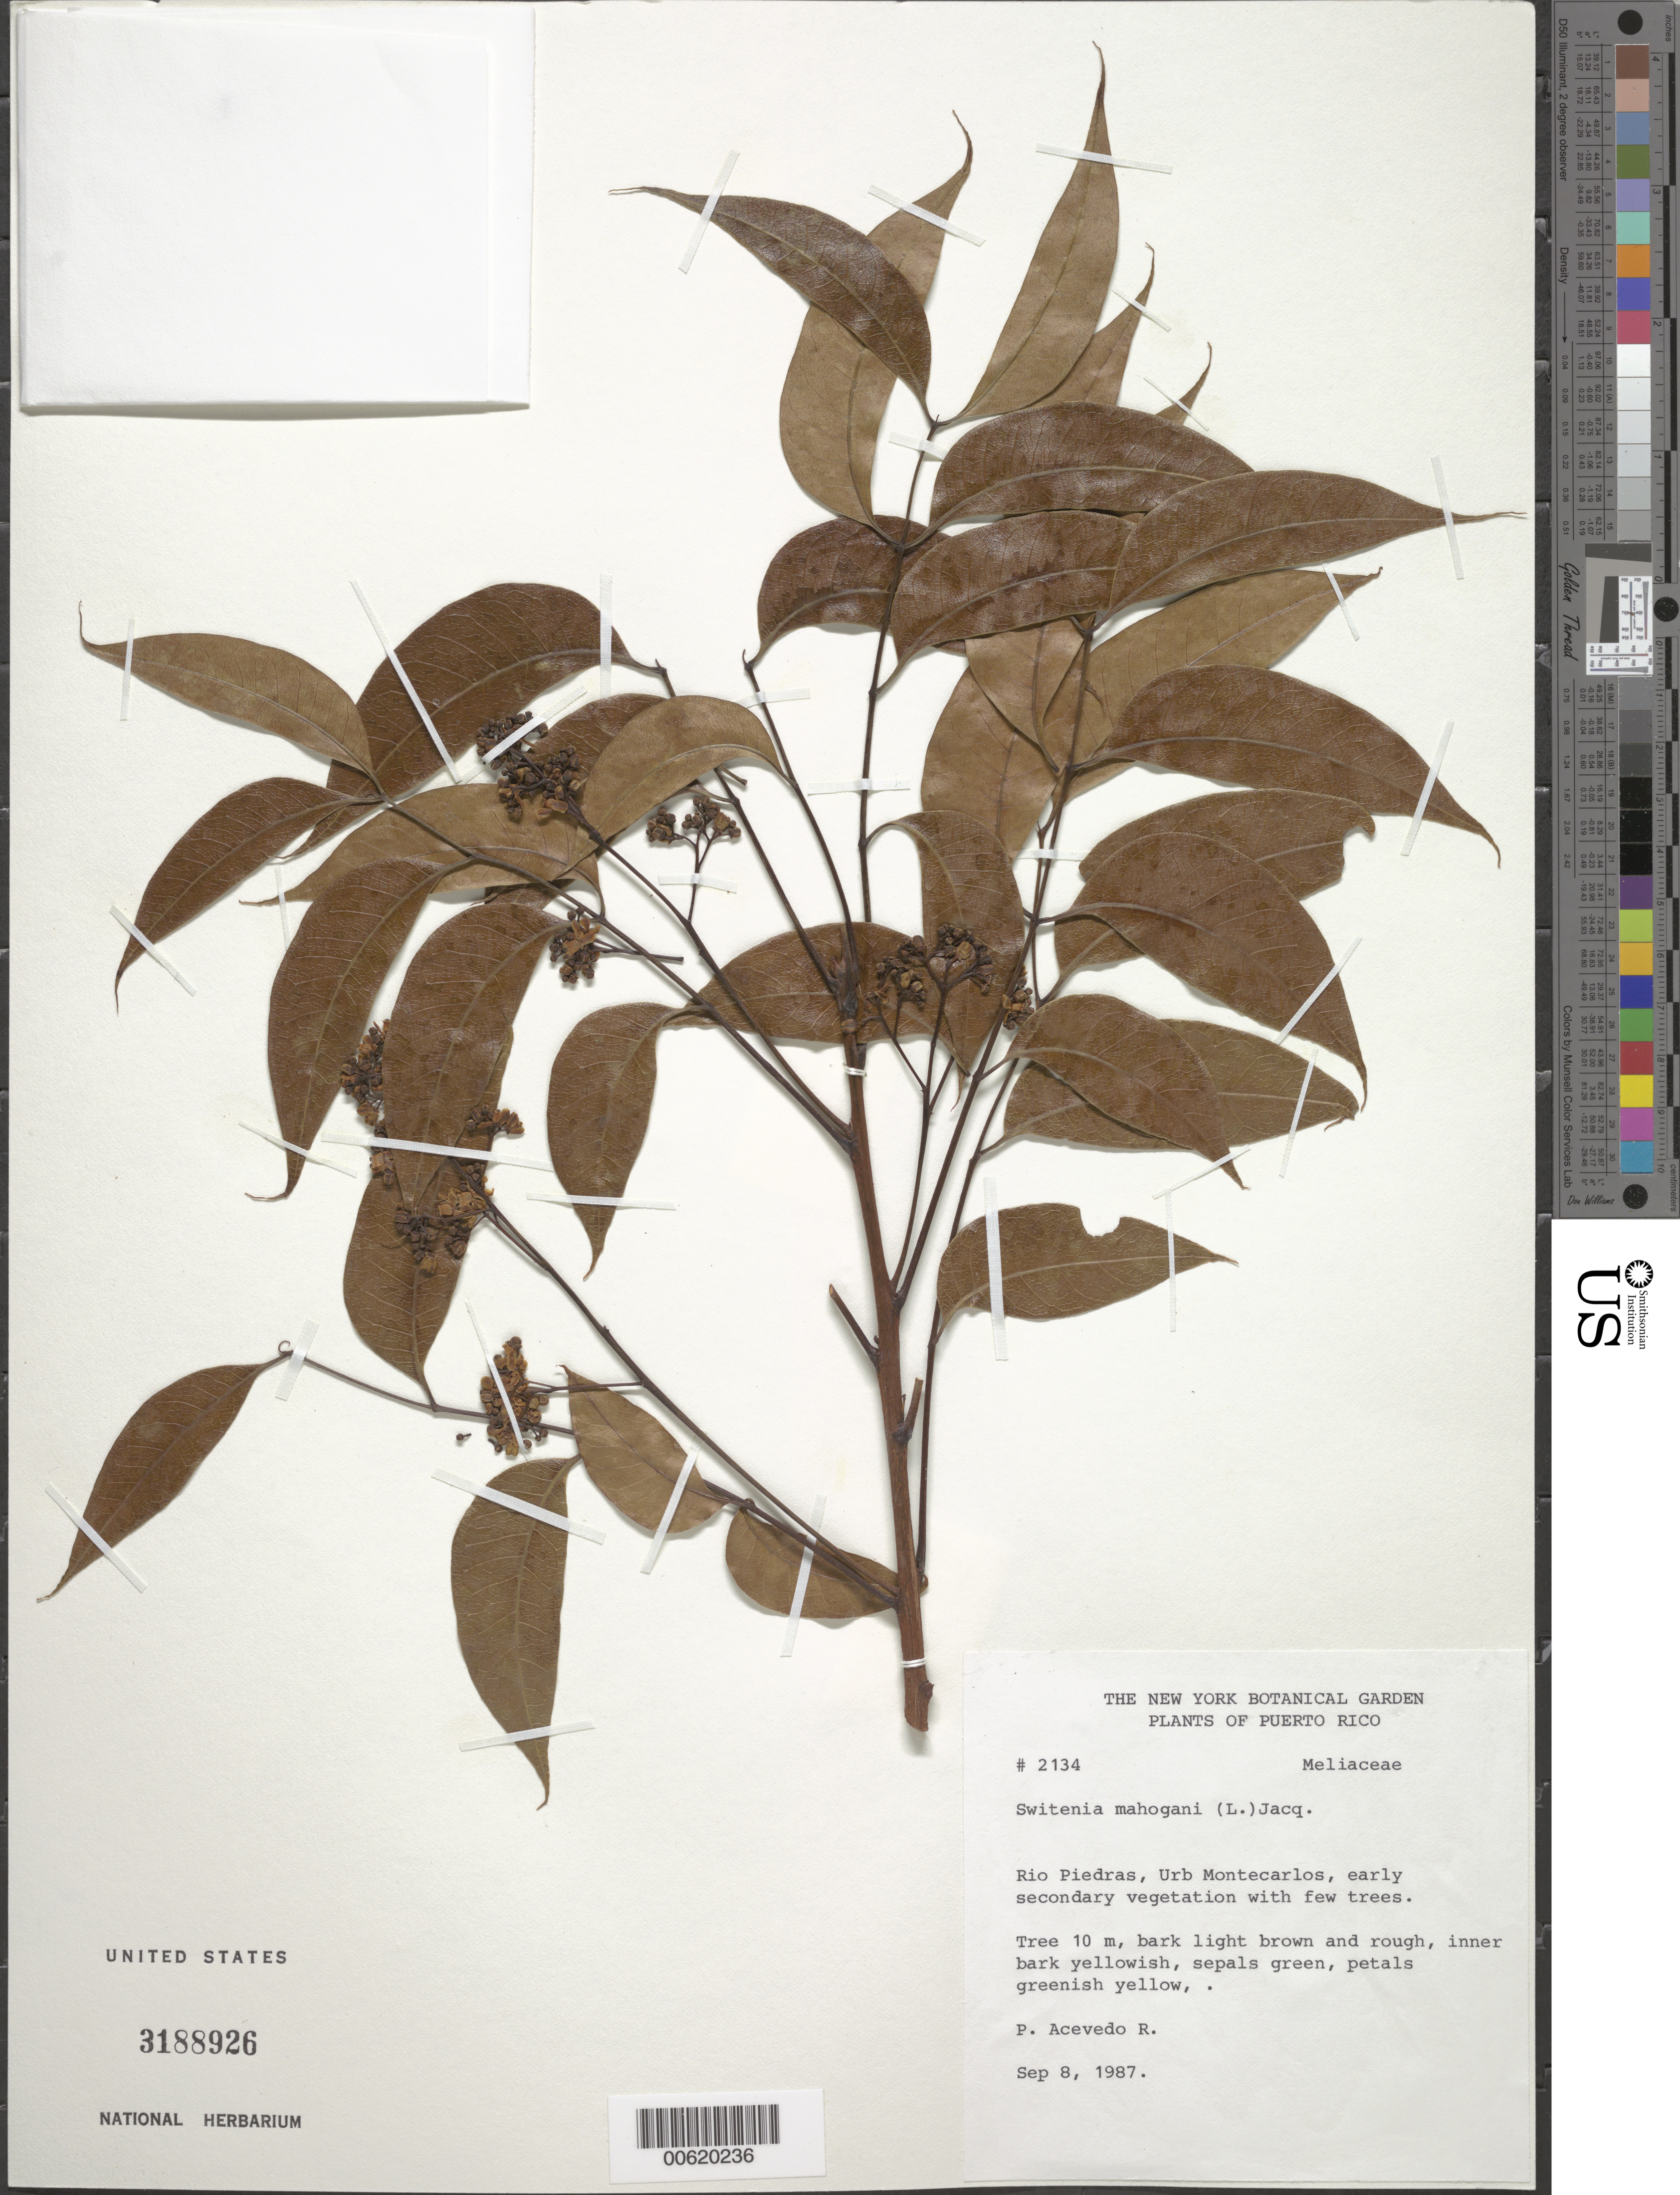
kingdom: Plantae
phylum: Tracheophyta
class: Magnoliopsida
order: Sapindales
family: Meliaceae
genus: Swietenia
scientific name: Swietenia mahagoni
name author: (L.) Jacq.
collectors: P. Acevedo-Rodr.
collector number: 2134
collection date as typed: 03 Sep 1987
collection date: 1987-09-03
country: Puerto Rico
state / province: San Juan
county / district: Río Piedras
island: Puerto Rico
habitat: Area de vegetacion degradada.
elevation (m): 75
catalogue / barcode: US 3188926